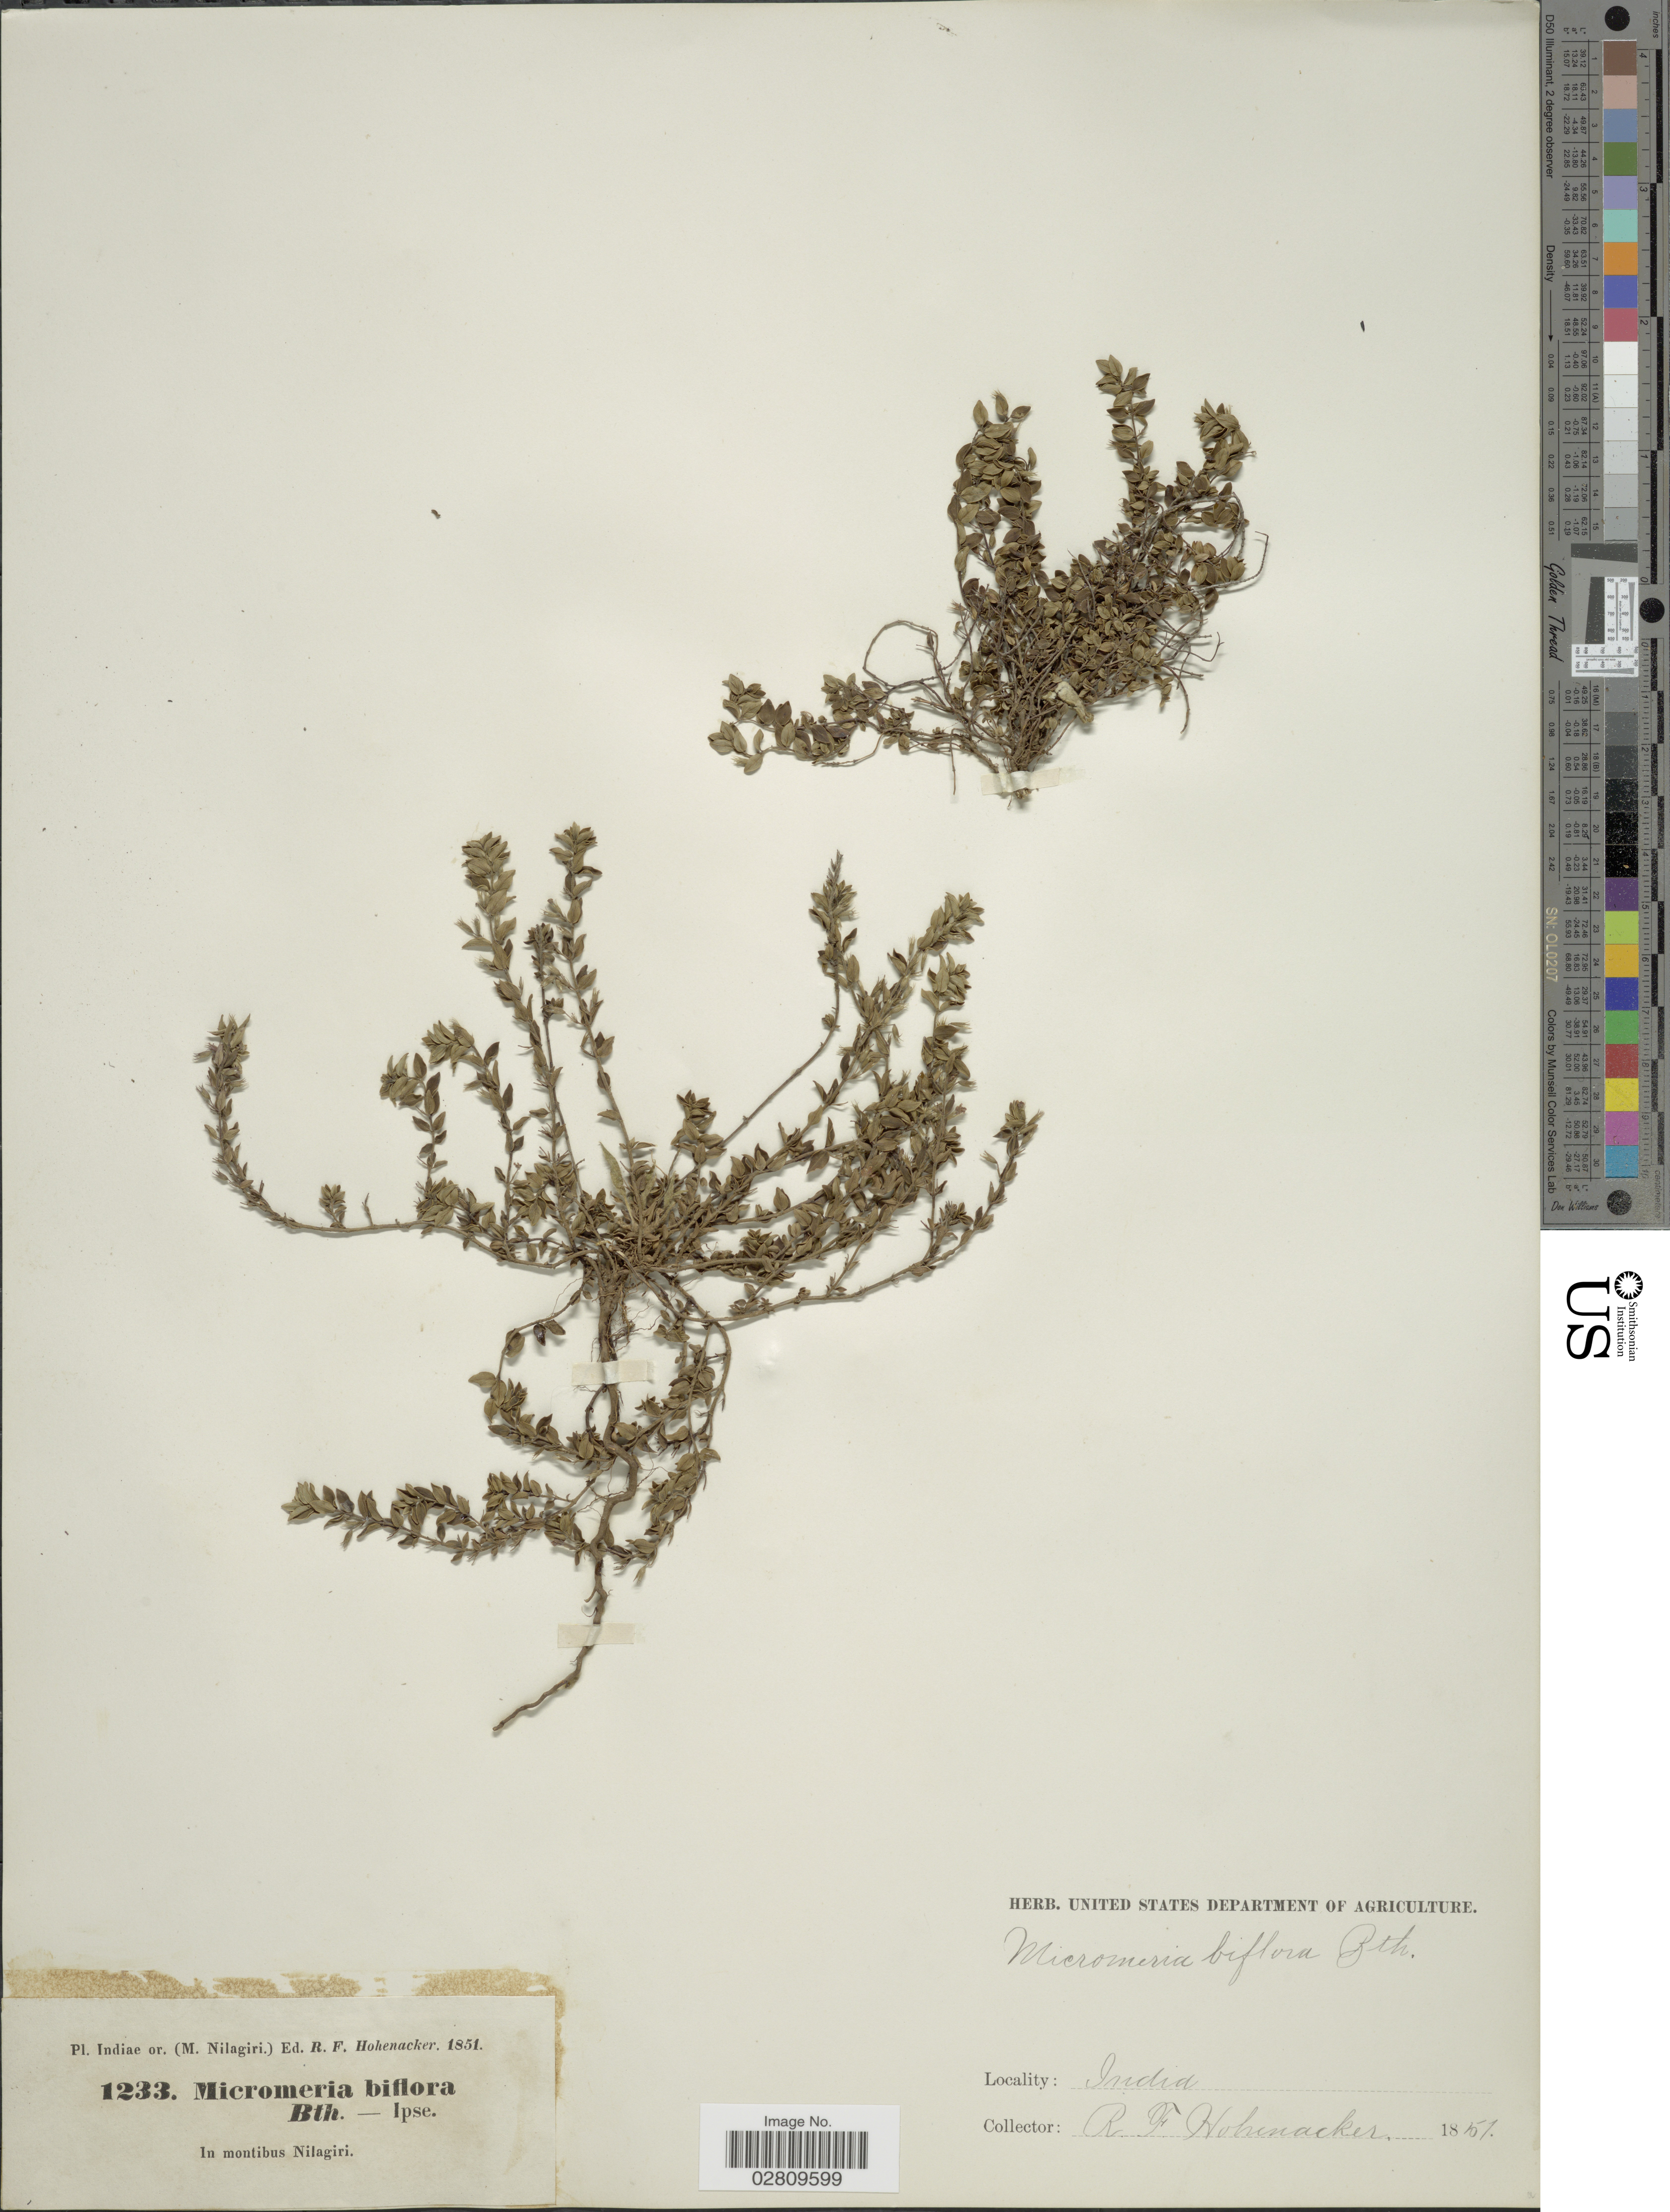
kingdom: Plantae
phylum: Tracheophyta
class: Magnoliopsida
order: Lamiales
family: Lamiaceae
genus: Micromeria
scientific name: Micromeria biflora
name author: (Buch.-Ham. ex D. Don) Benth.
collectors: R. F. Hohenacker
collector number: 1233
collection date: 1851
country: India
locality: Indiae or. (M. Nilagiri.). In montibus Nilagiri.